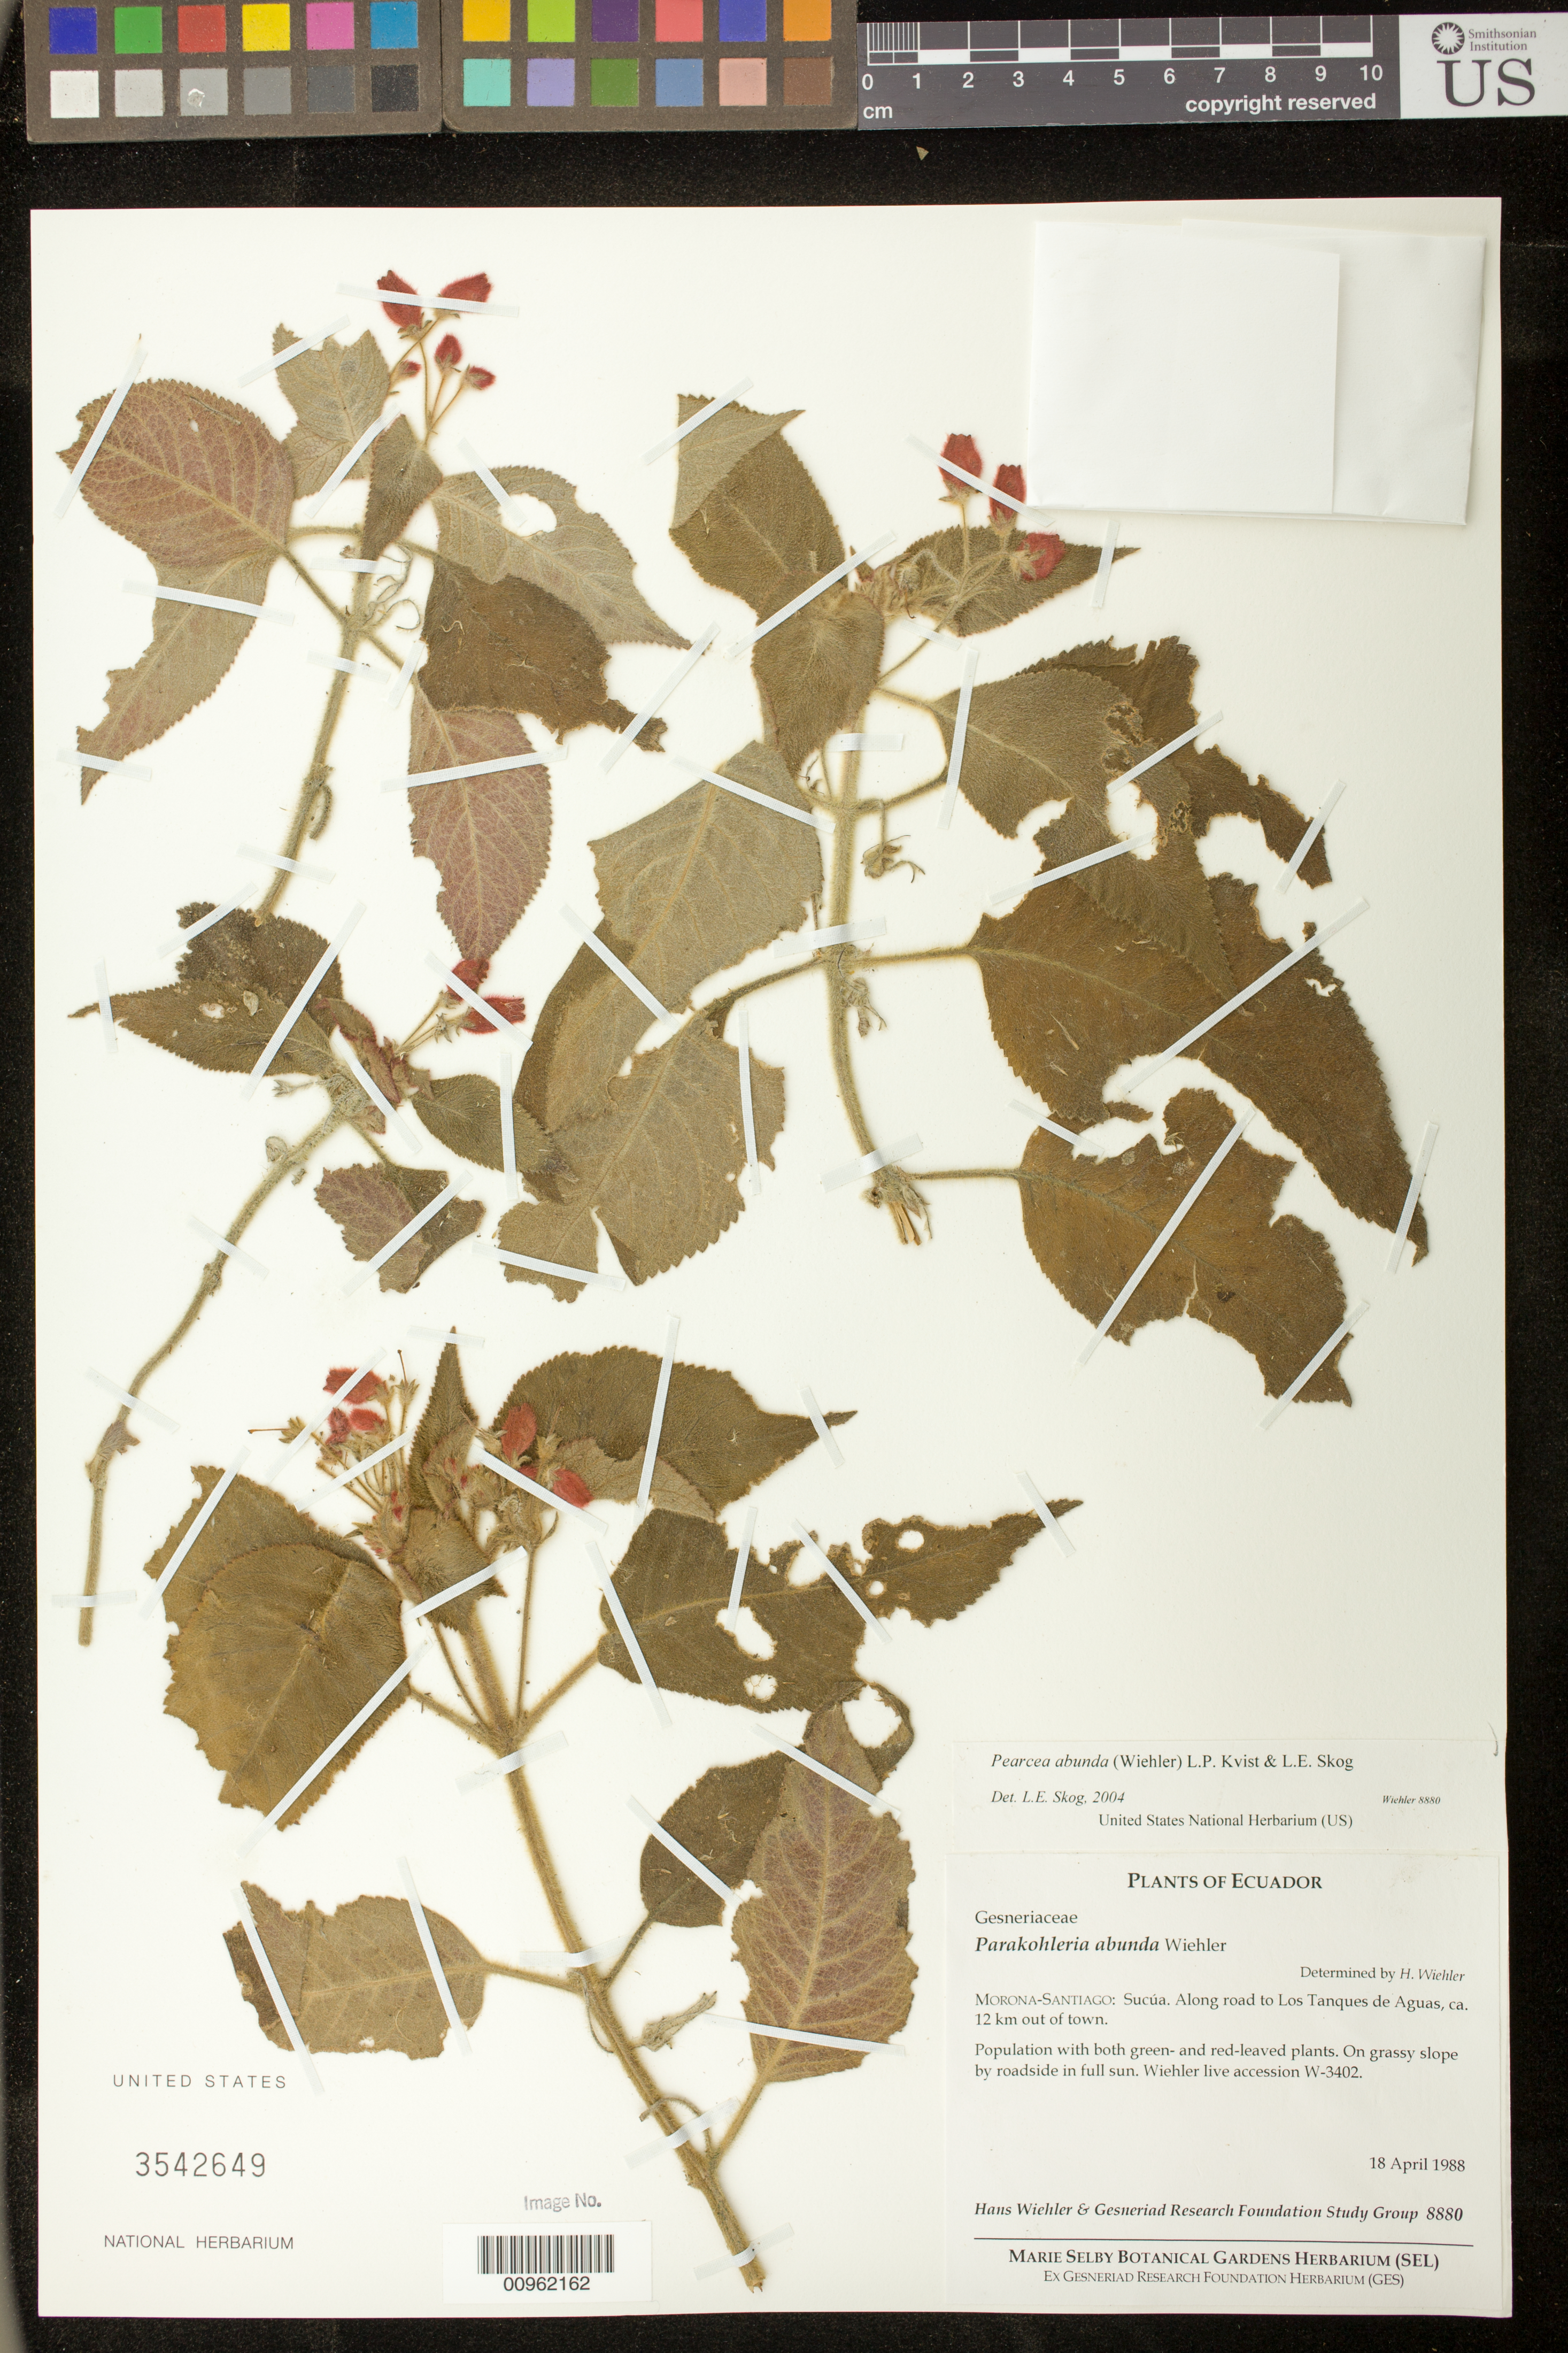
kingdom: Plantae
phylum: Tracheophyta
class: Magnoliopsida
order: Lamiales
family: Gesneriaceae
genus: Pearcea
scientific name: Pearcea abunda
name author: (Wiehler) L.P. Kvist & L.E. Skog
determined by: Skog, Laurence E.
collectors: H. J. Wiehler & GRF Study Group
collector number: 8880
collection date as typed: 18 Apr 1988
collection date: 1988-04-18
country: Ecuador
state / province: Morona-Santiago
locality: Morona-Sangiago: Sucúa. Along road to Los Tanques de Aguas, ca. 12 km out of town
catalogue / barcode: US 3542649